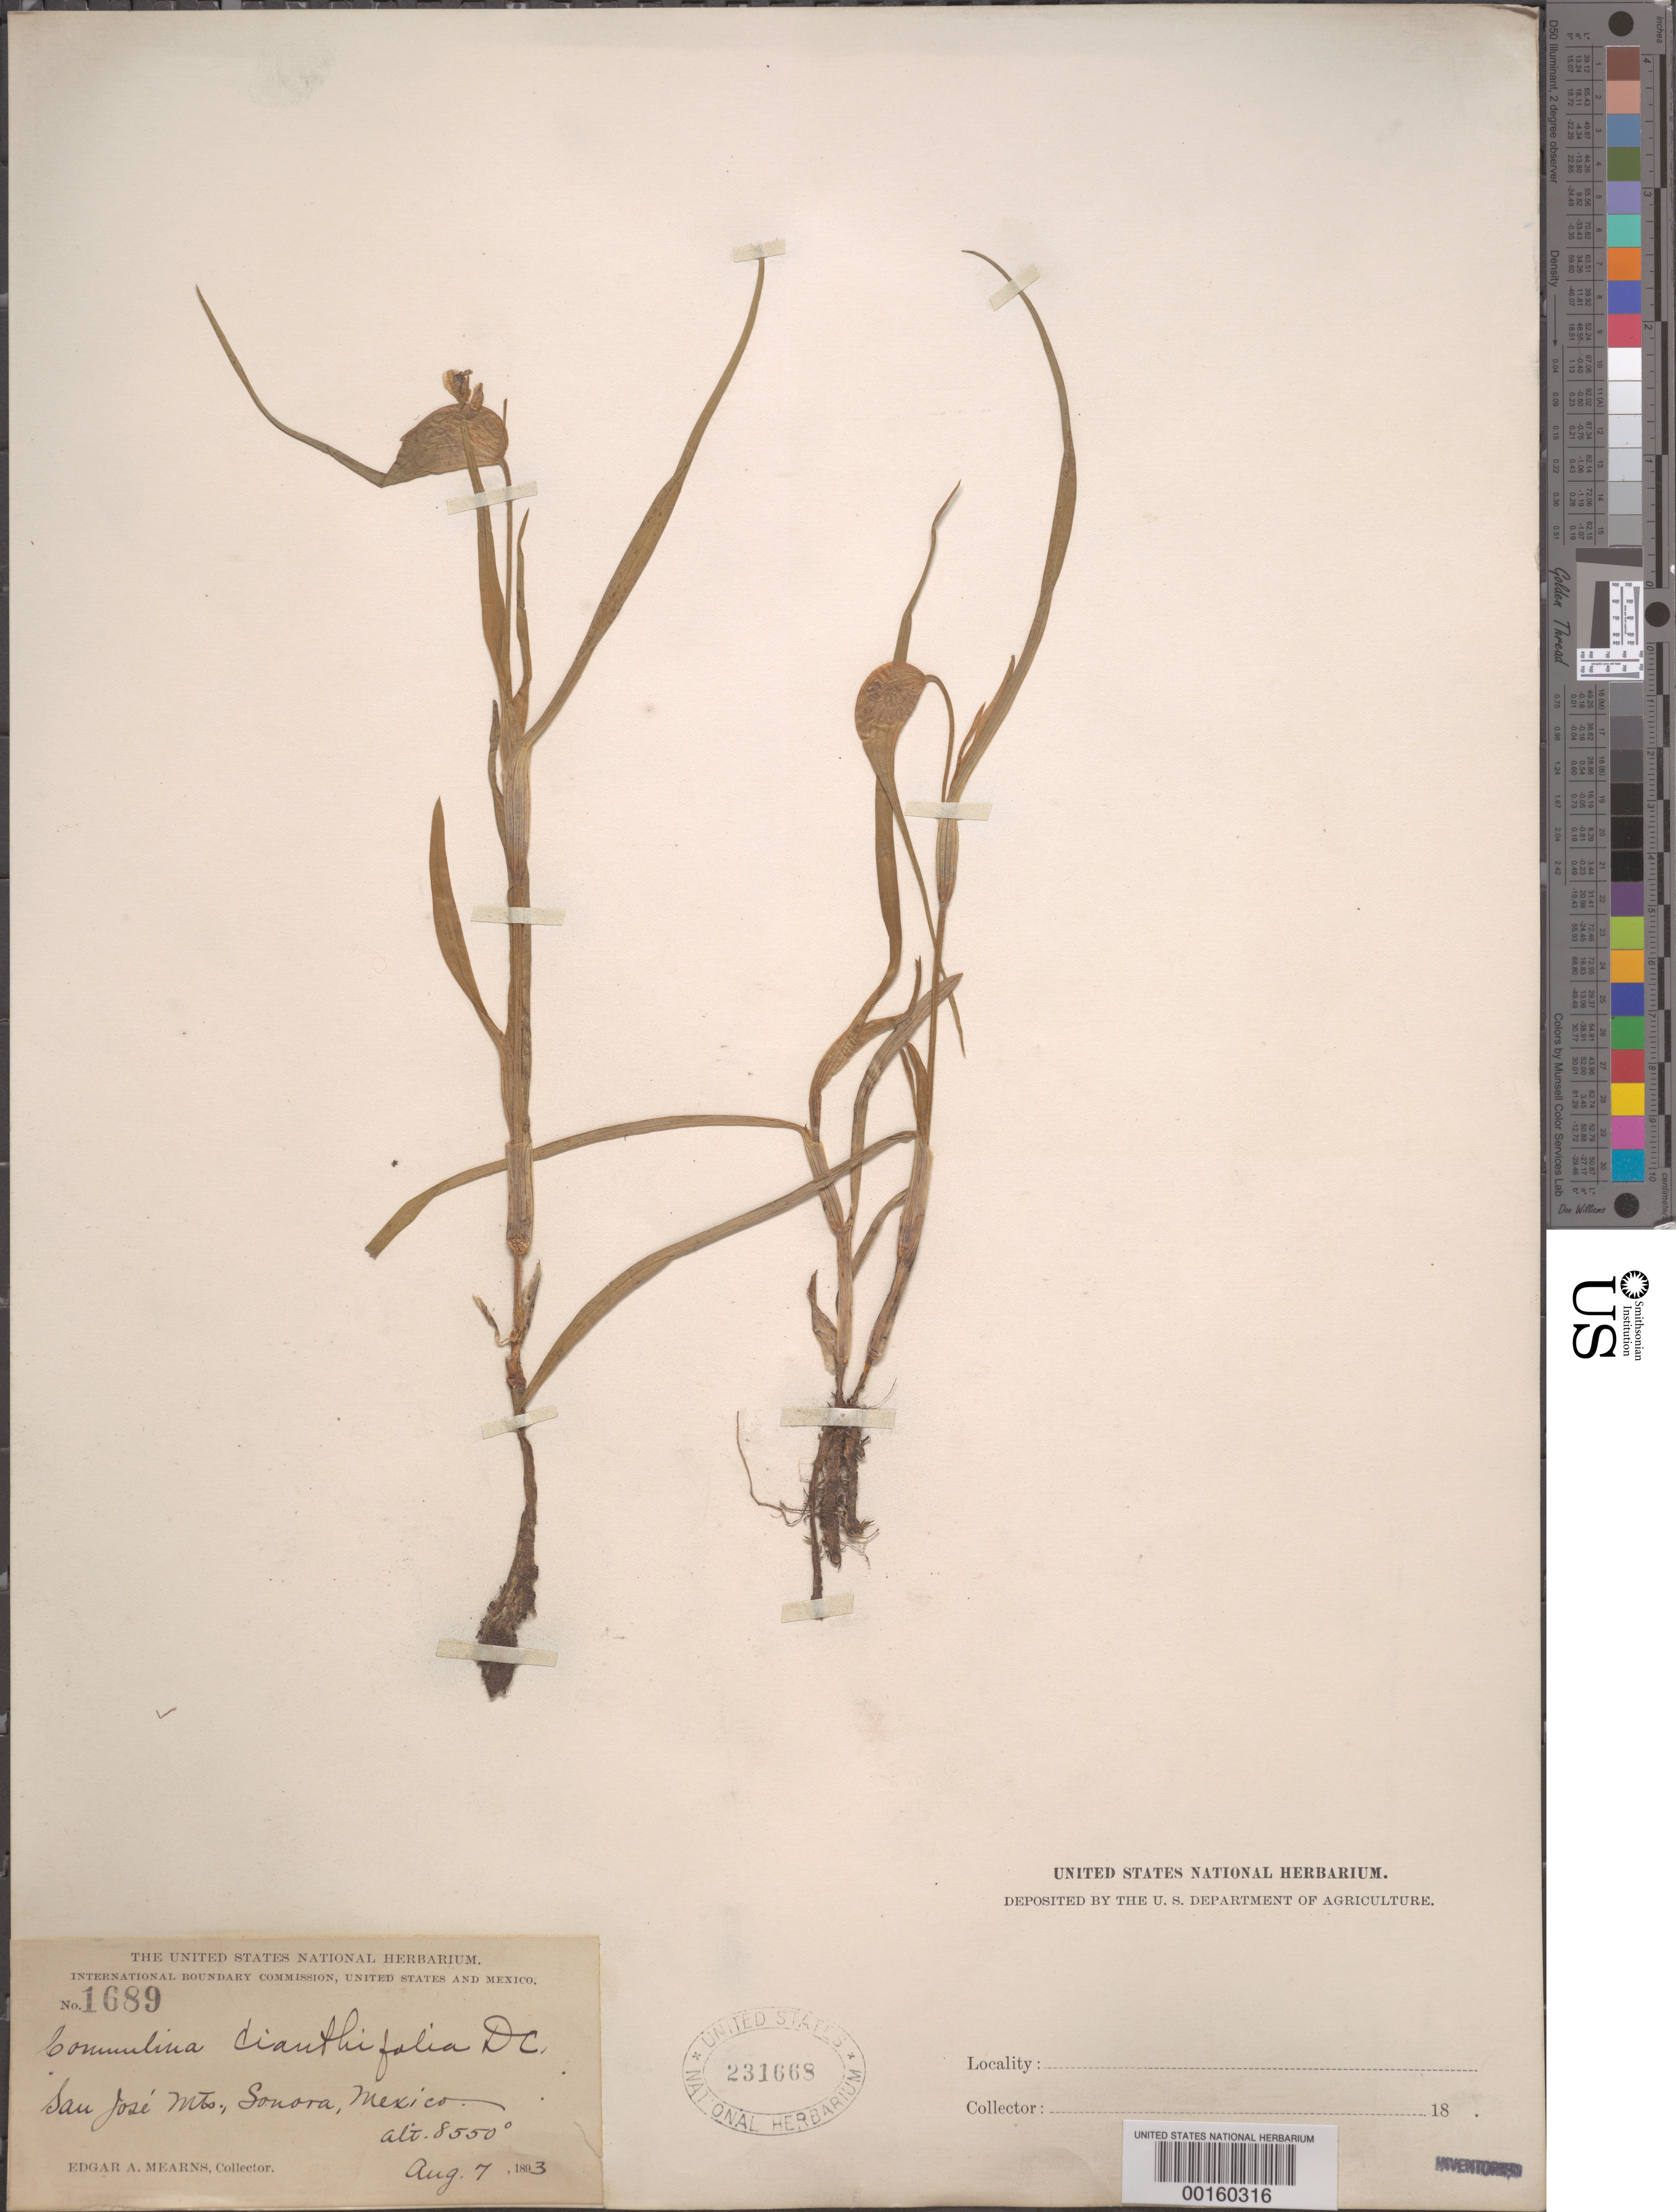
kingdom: Plantae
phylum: Tracheophyta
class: Liliopsida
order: Commelinales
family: Commelinaceae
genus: Commelina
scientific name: Commelina dianthifolia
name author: Redouté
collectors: E. A. Mearns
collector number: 1689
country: Mexico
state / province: Sonora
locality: San jose mountains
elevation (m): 2608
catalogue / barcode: US 231668